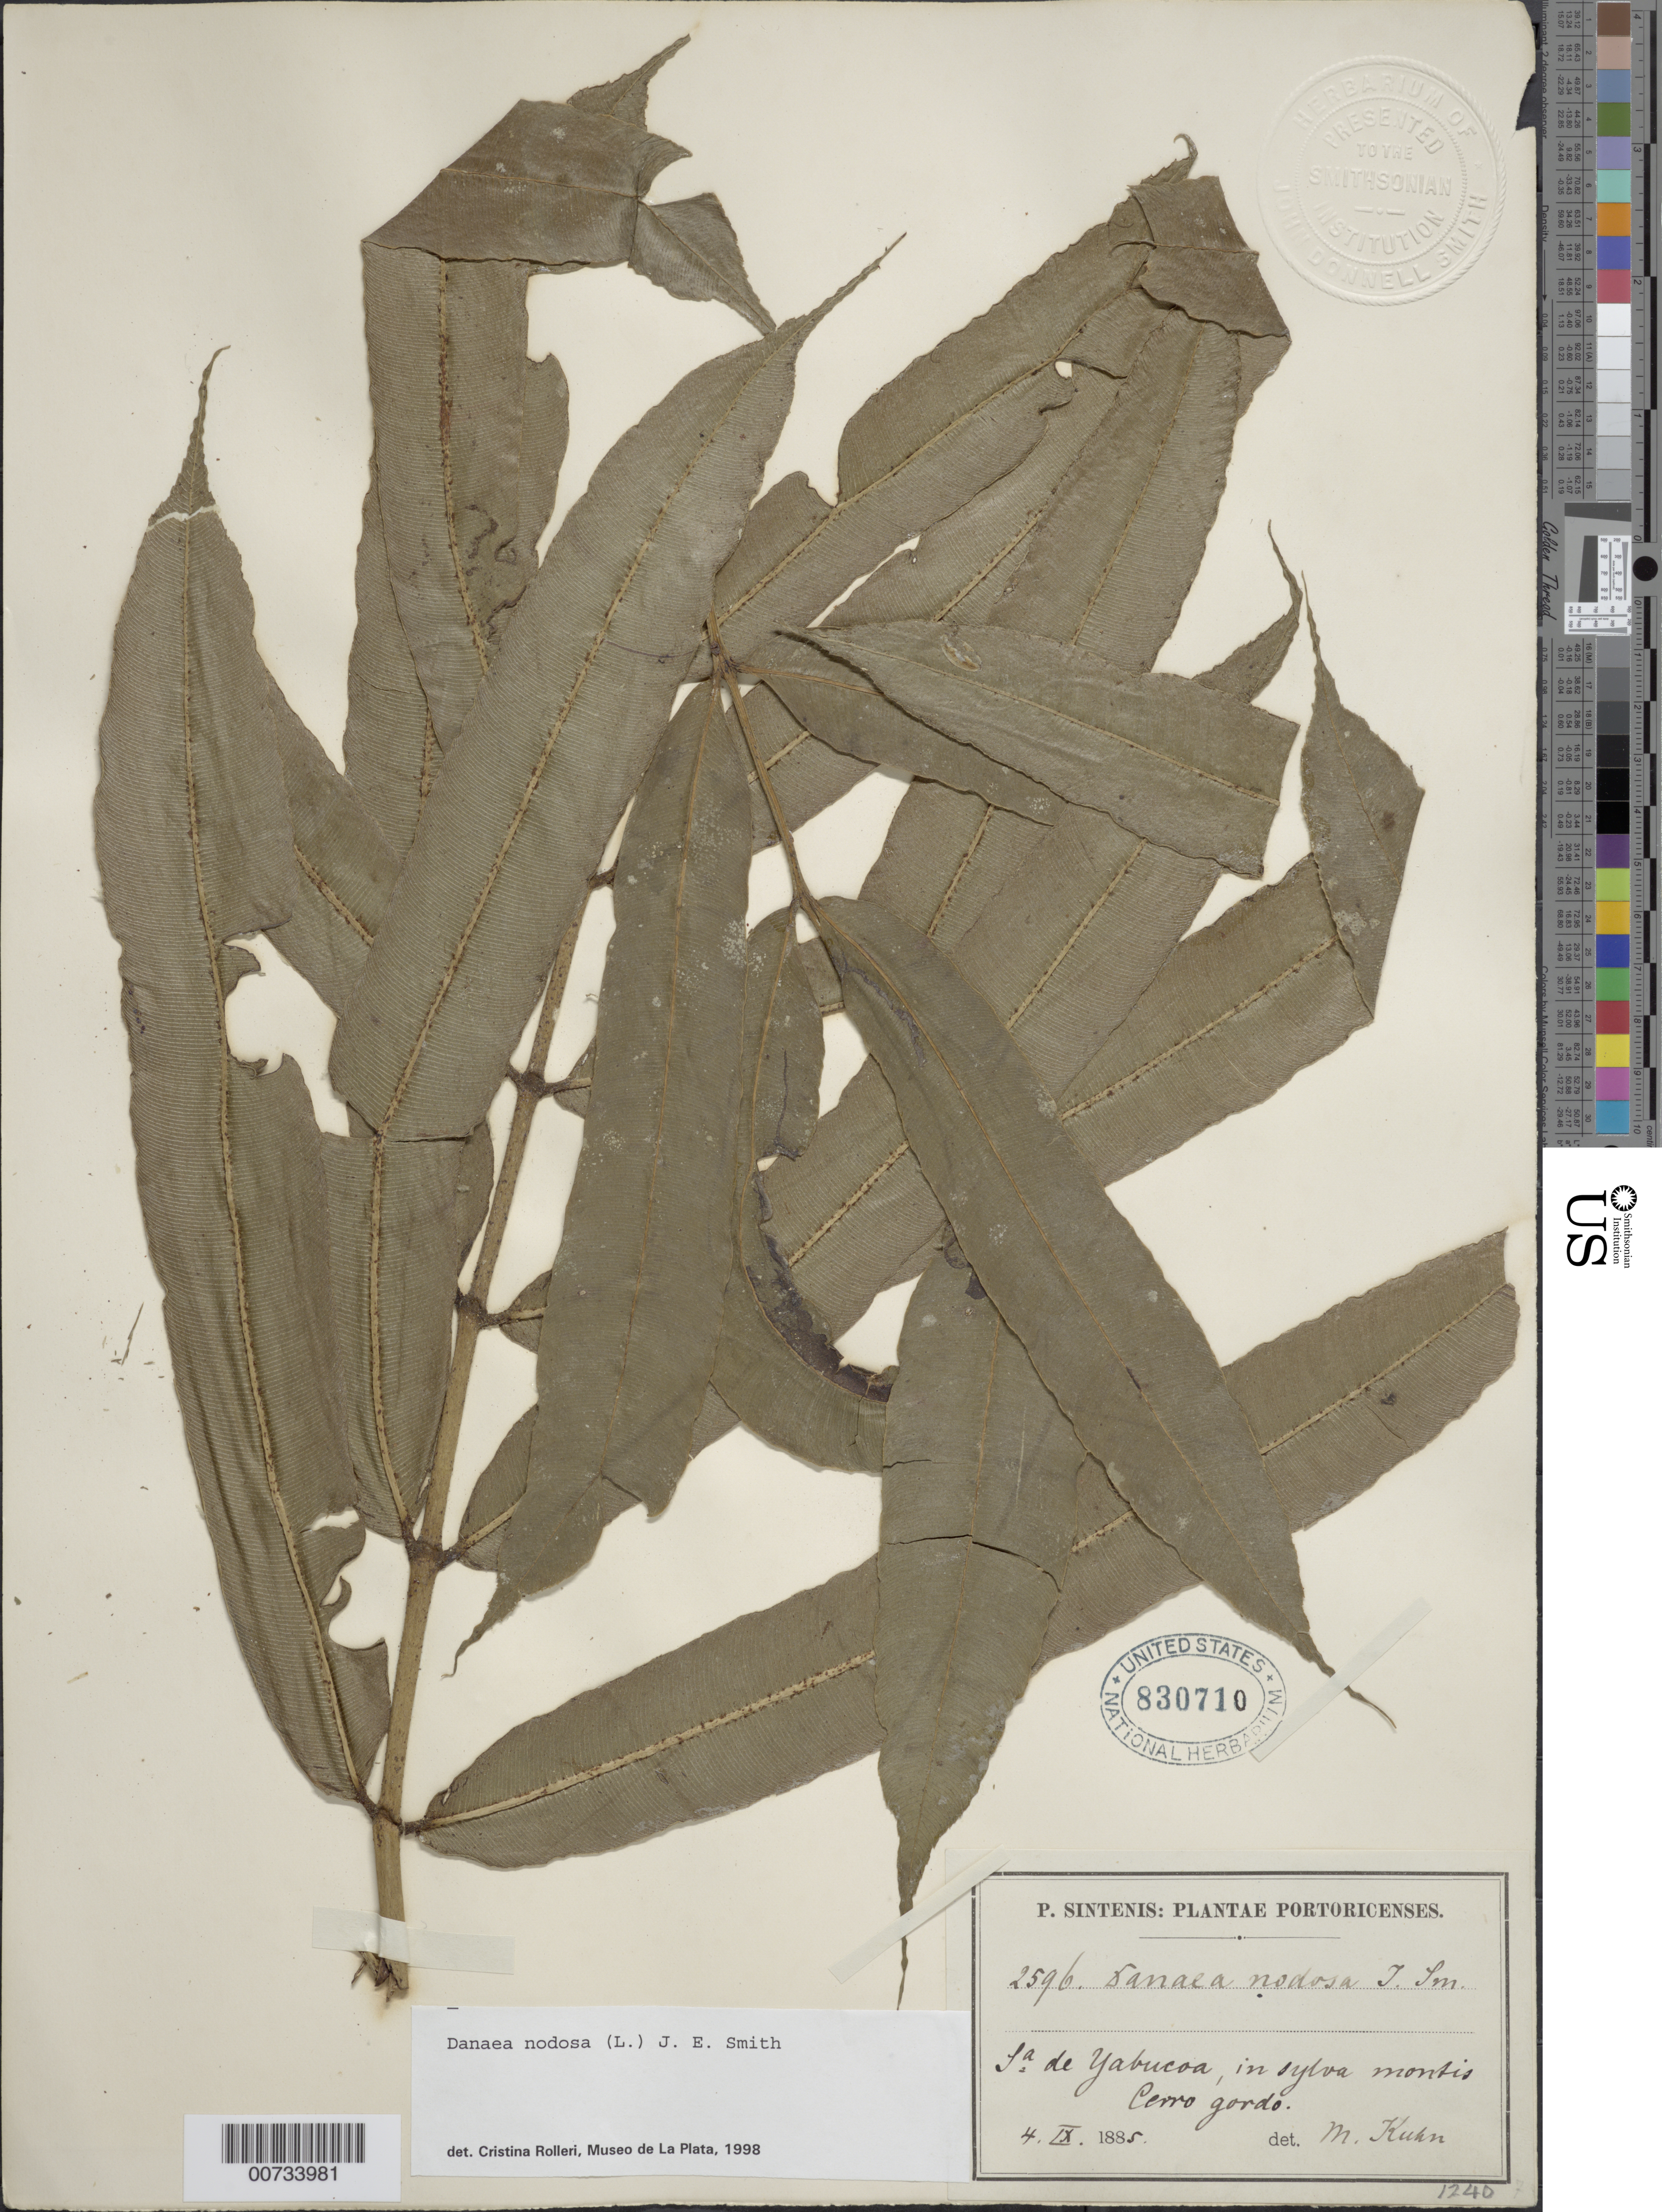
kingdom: Plantae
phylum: Tracheophyta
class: Polypodiopsida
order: Marattiales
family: Marattiaceae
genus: Danaea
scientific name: Danaea nodosa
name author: (L.) Sm.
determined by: Rolleri, Cristina H.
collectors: P. Sintenis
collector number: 2596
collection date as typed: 04 Sep 1885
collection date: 1885-09-04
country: Puerto Rico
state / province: Yabucoa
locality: Sierra de Yabucoa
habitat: In sylva montis Cerro Gordo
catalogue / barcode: US 830710